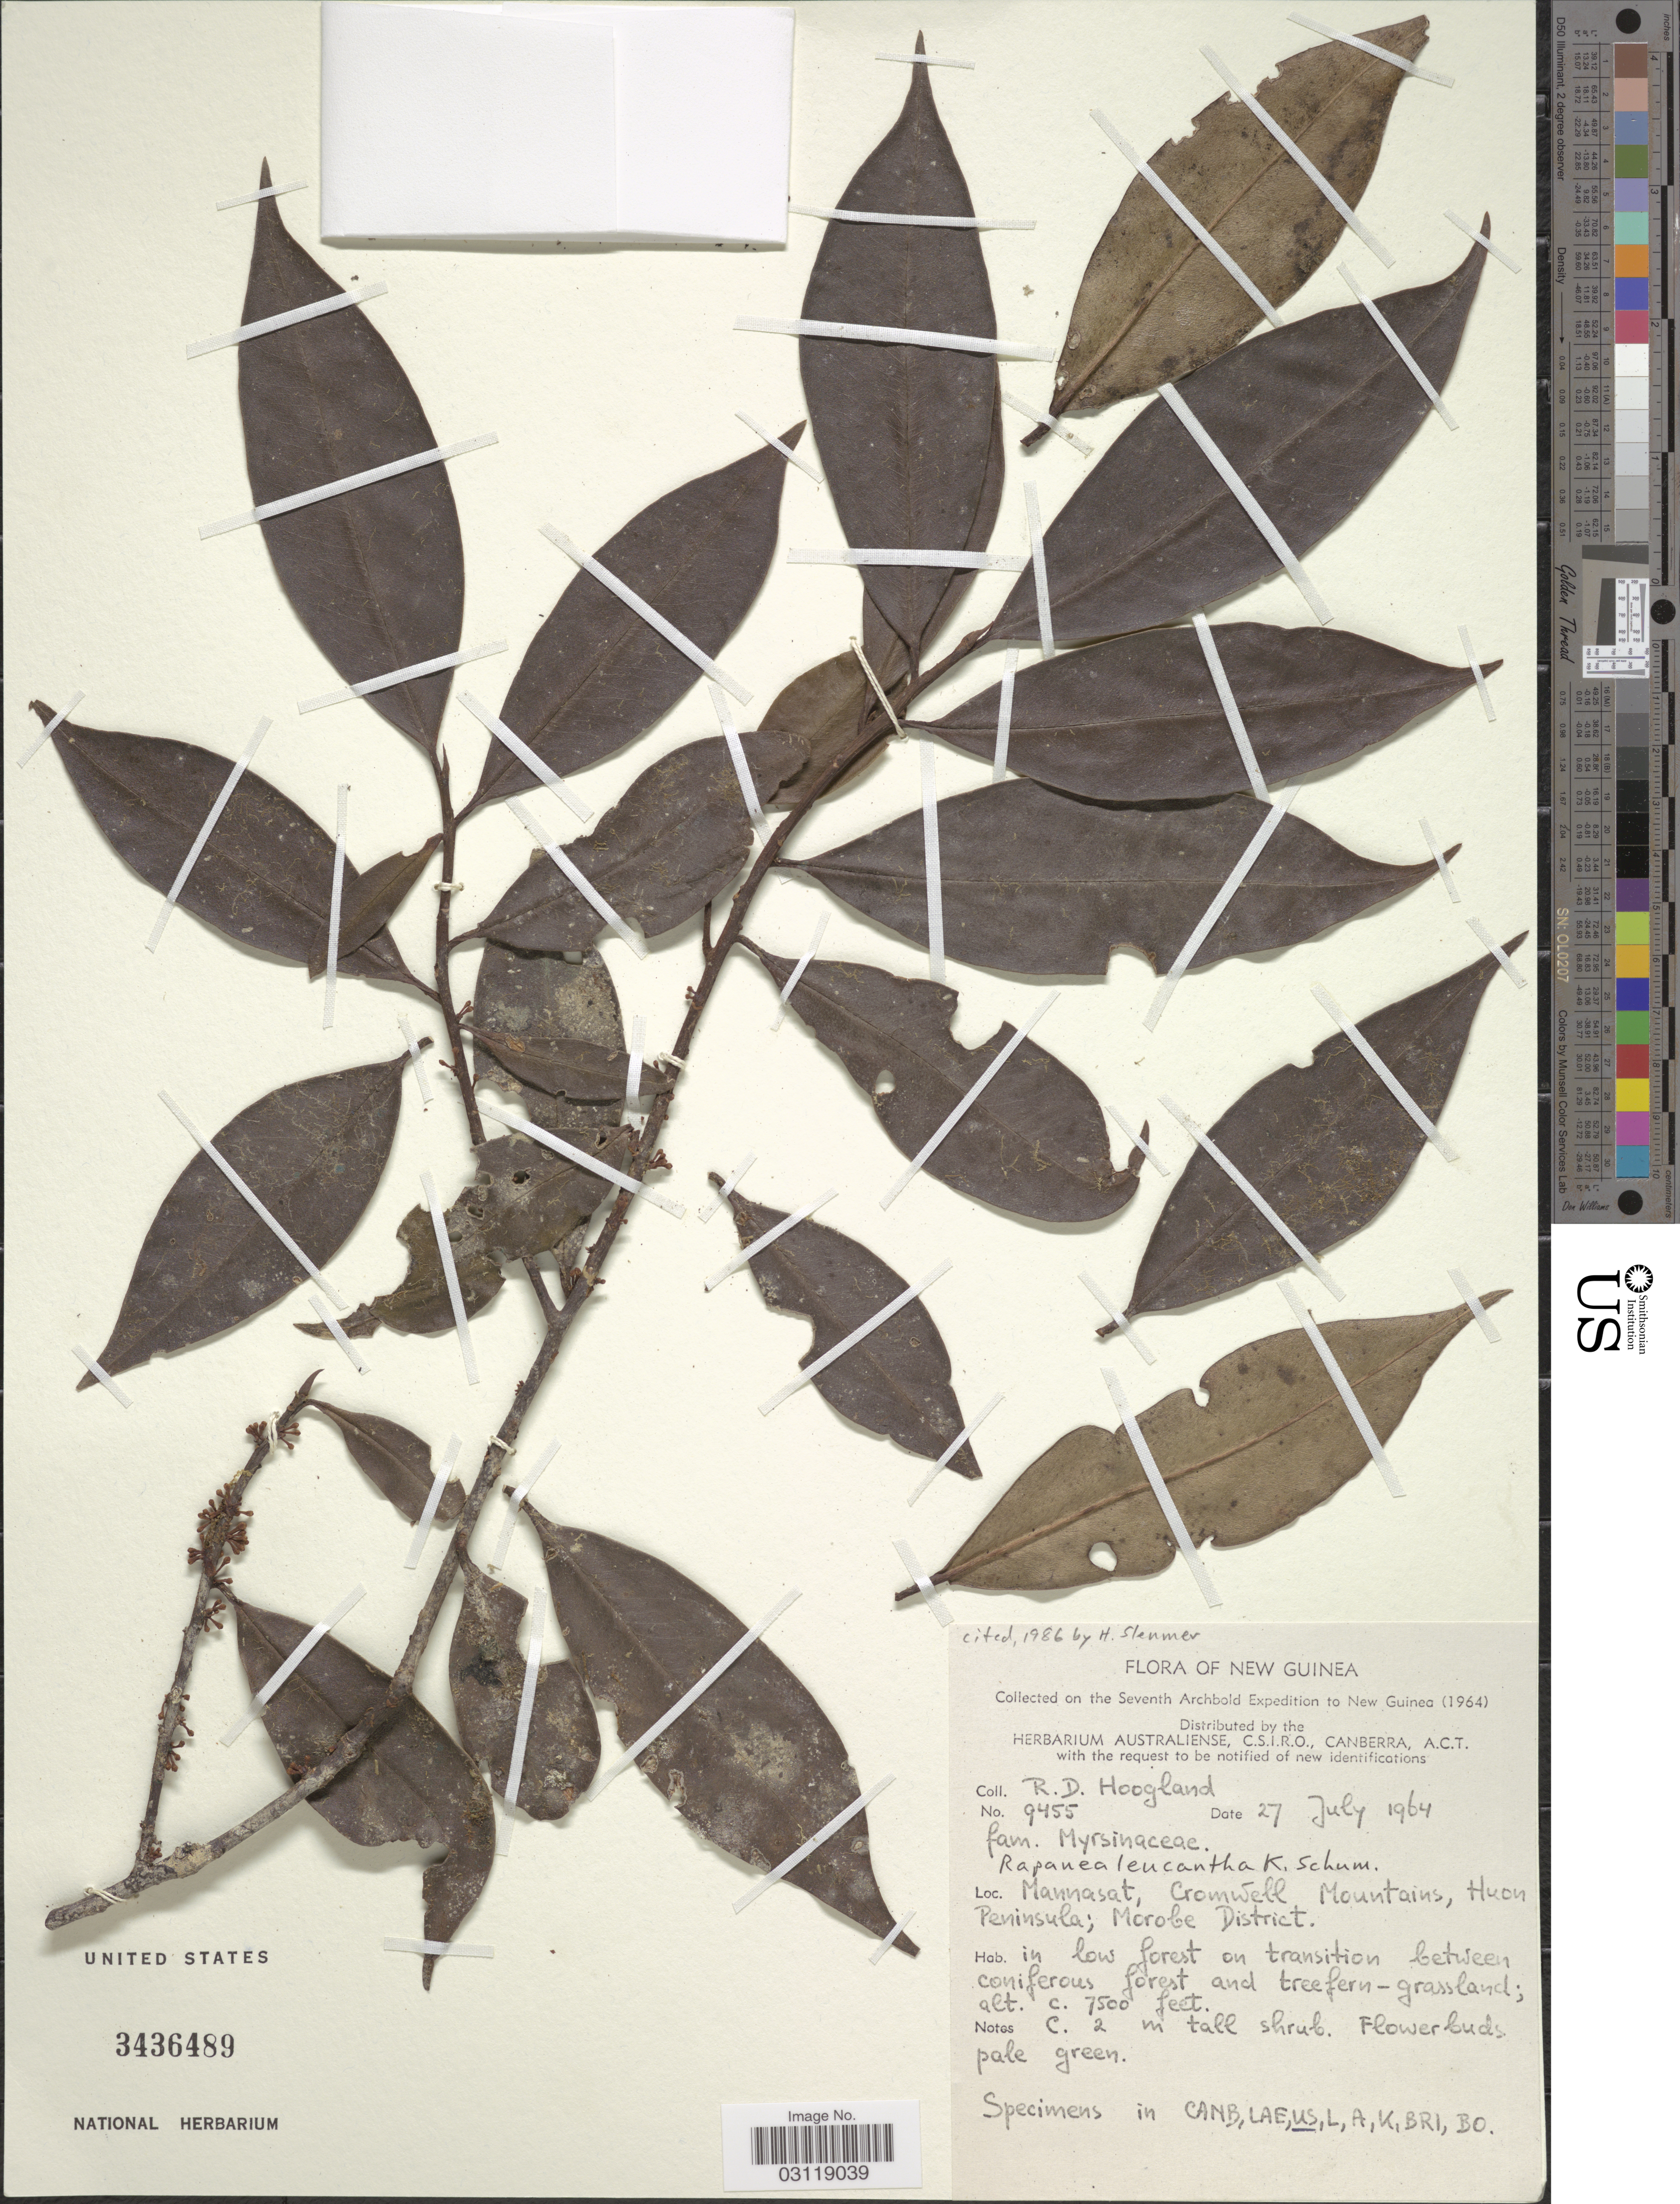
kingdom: Plantae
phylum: Tracheophyta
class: Magnoliopsida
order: Ericales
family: Primulaceae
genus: Rapanea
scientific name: Rapanea leucantha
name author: K. Schum.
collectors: R. D. Hoogland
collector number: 9455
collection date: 1964-07-27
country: Papua New Guinea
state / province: Morobe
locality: New Guinea. Mannasat, Cromwell Mountains, Huon Peninsula.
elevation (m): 2286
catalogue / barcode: US 3436489